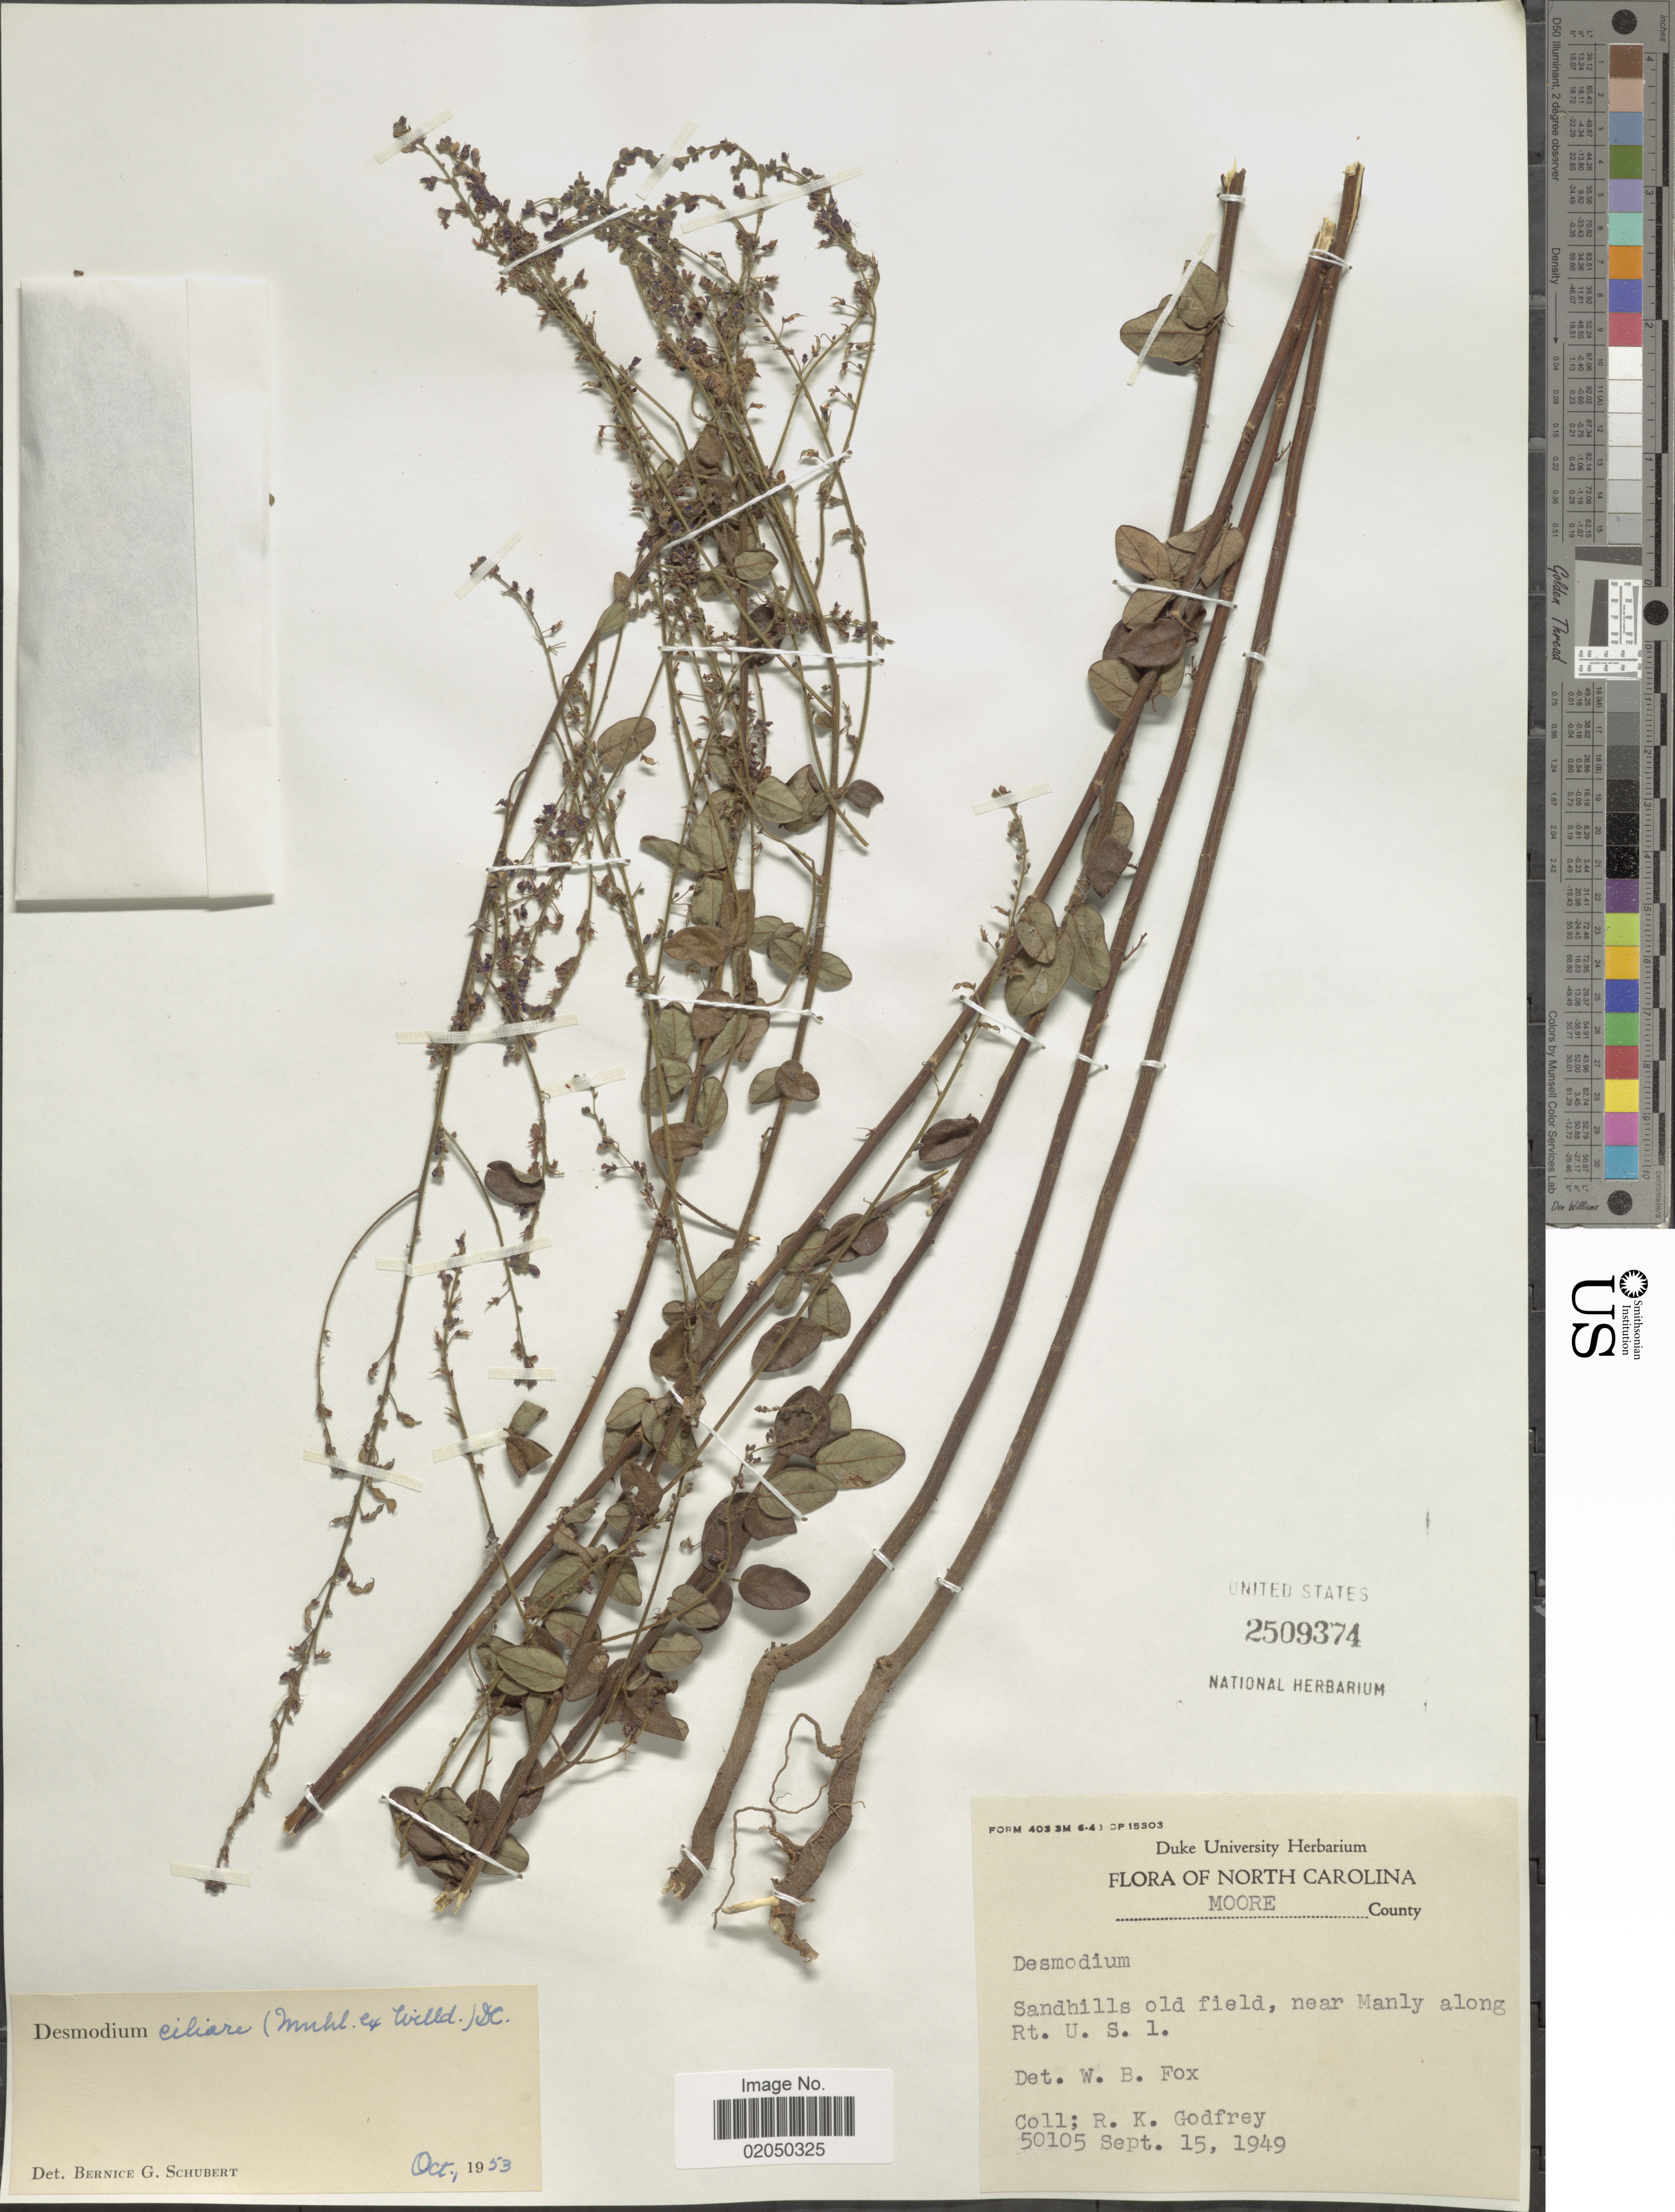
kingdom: Plantae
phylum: Tracheophyta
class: Magnoliopsida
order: Fabales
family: Fabaceae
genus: Desmodium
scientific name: Desmodium ciliare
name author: (Muhl. ex Willd.) DC.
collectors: R. K. Godfrey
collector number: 50105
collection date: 1949-09-15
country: United States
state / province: North Carolina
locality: Moore County, near Manly along Rt. U.S. 1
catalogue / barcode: US 2509374